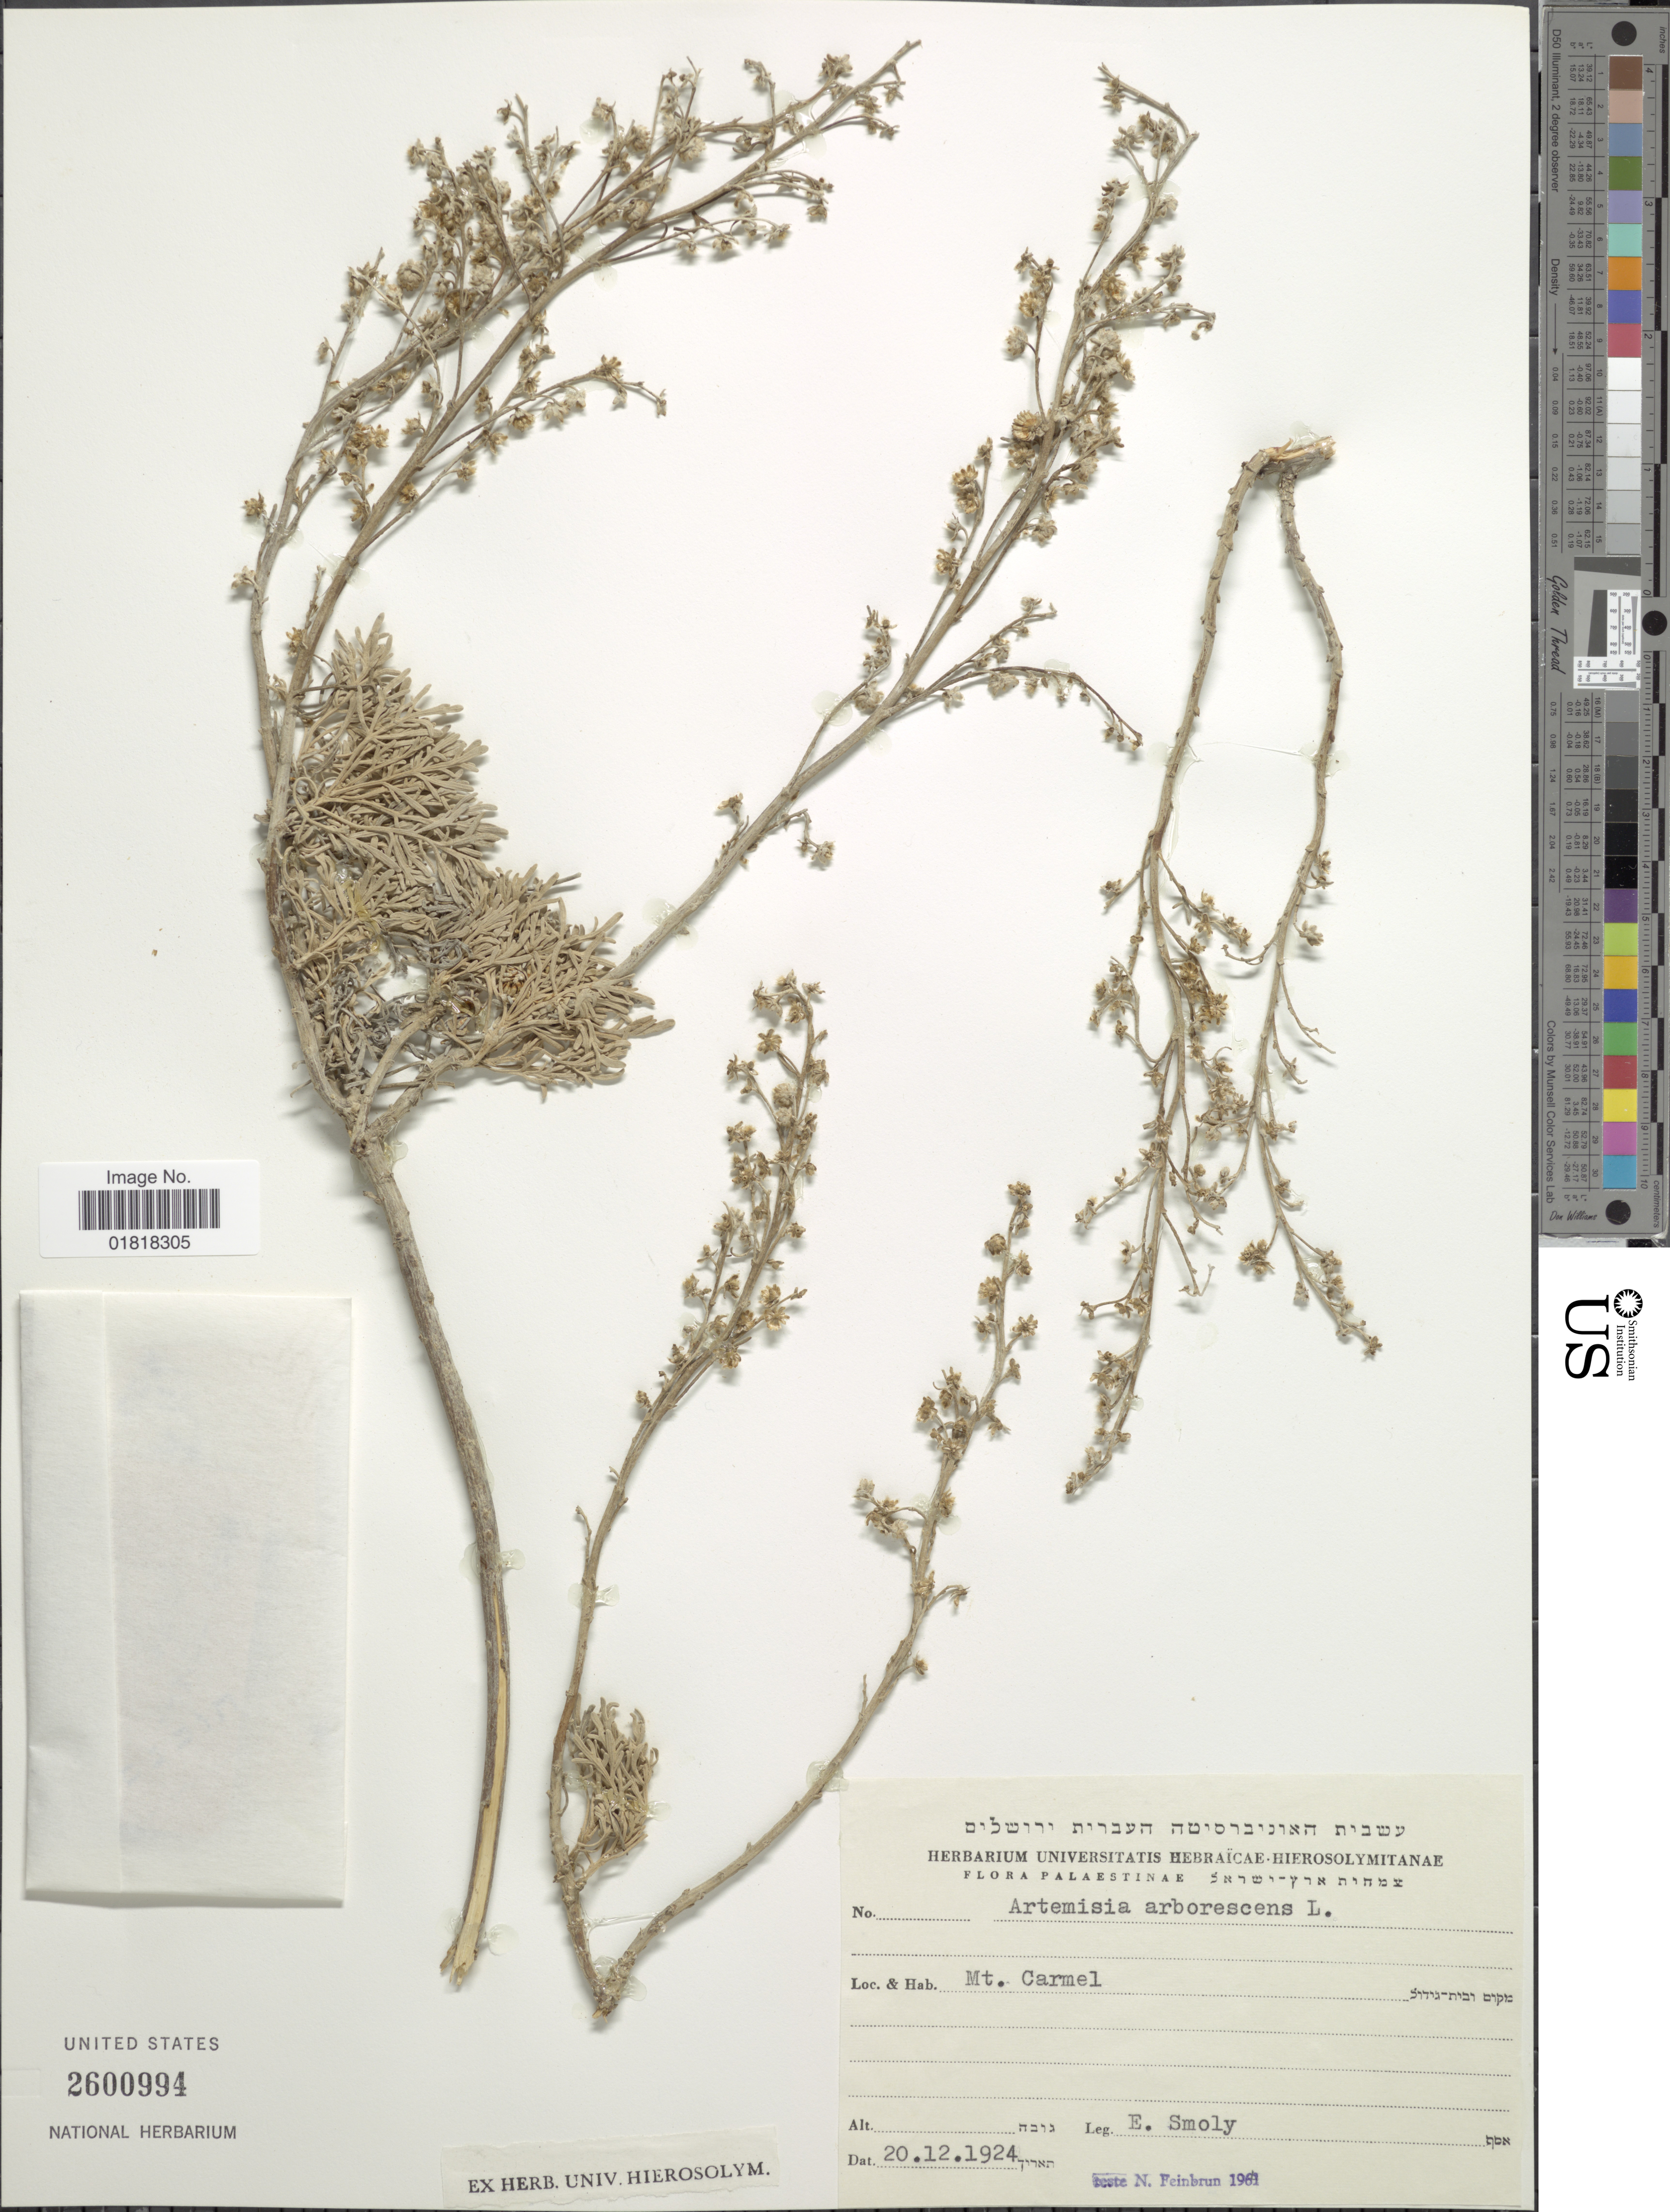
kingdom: Plantae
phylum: Tracheophyta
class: Magnoliopsida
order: Asterales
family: Asteraceae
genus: Artemisia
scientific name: Artemisia arborescens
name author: L.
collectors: E. Smoly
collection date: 1924-12-20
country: Israel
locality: Palaestinae, Mt. Carmel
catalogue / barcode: US 2600994